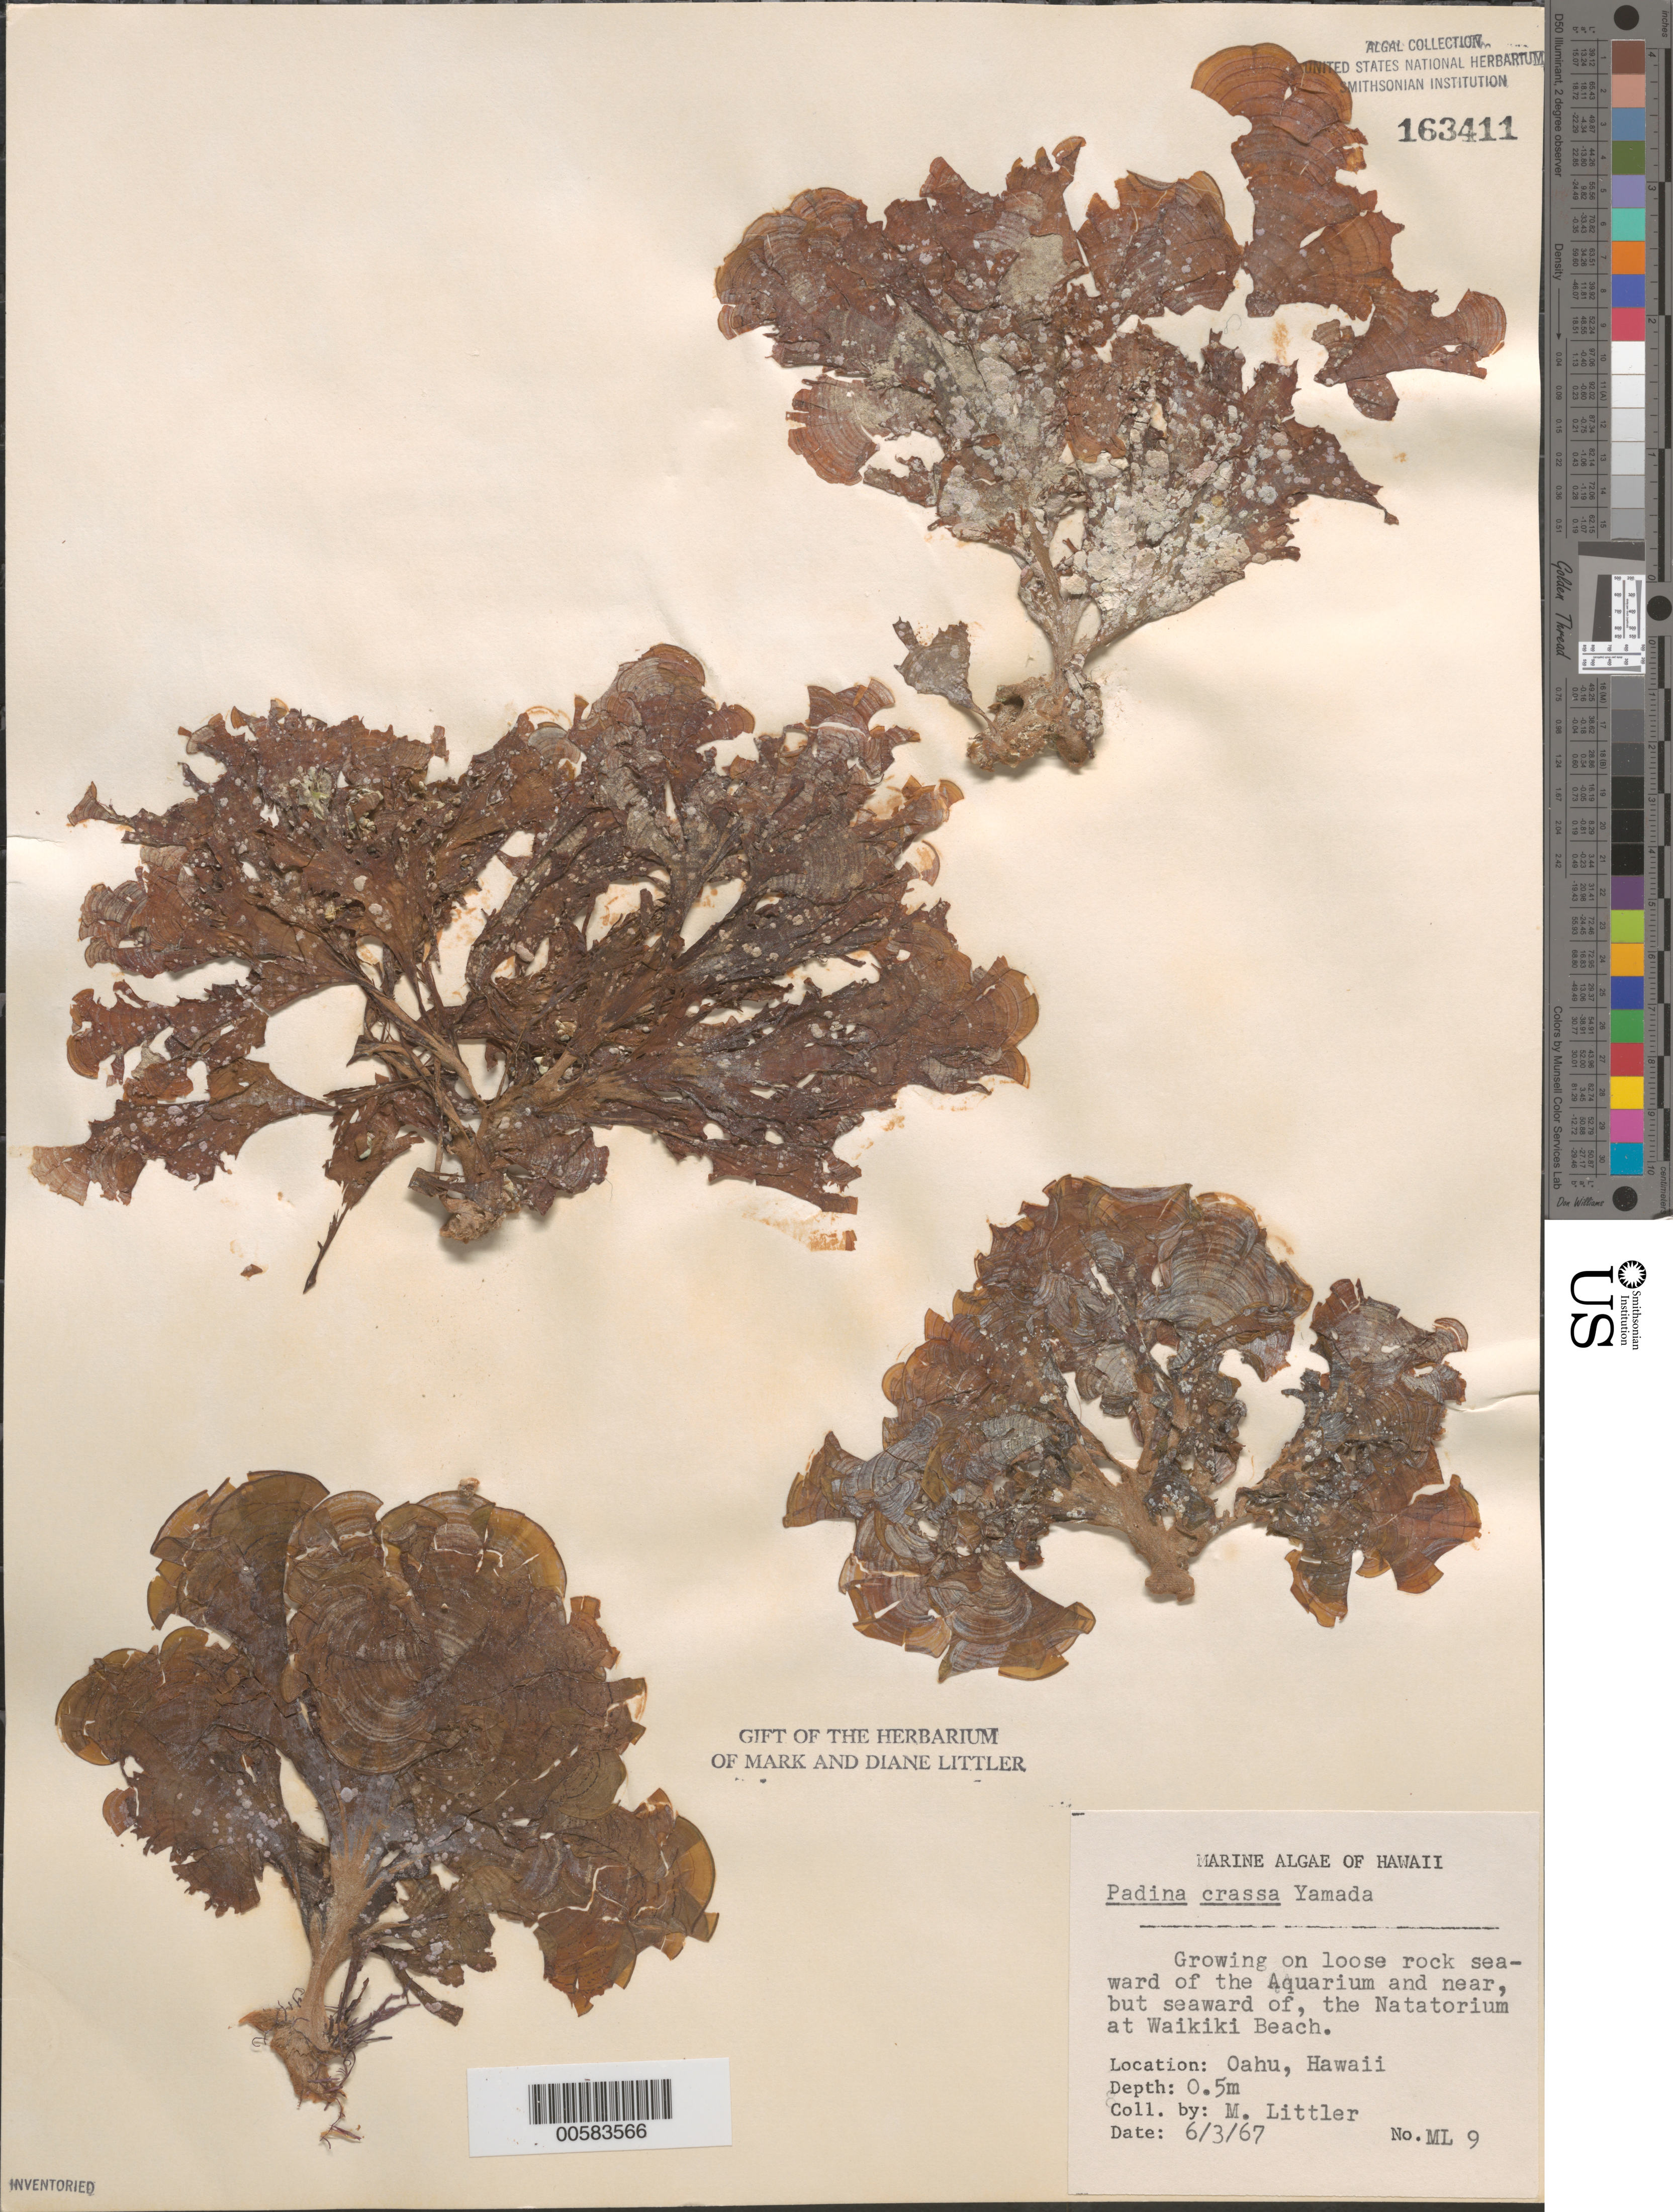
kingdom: Chromista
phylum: Ochrophyta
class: Phaeophyceae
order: Dictyotales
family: Dictyotaceae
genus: Padina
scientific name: Padina gymnospora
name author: (Kütz.) O.G. Sond.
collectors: M. M. Littler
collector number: ML 9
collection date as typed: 03 Jun 1967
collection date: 1967-06-03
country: United States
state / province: Hawaii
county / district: Honolulu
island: Oahu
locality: Waikiki Beach near Aquarium and Natatorium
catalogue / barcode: US 163411